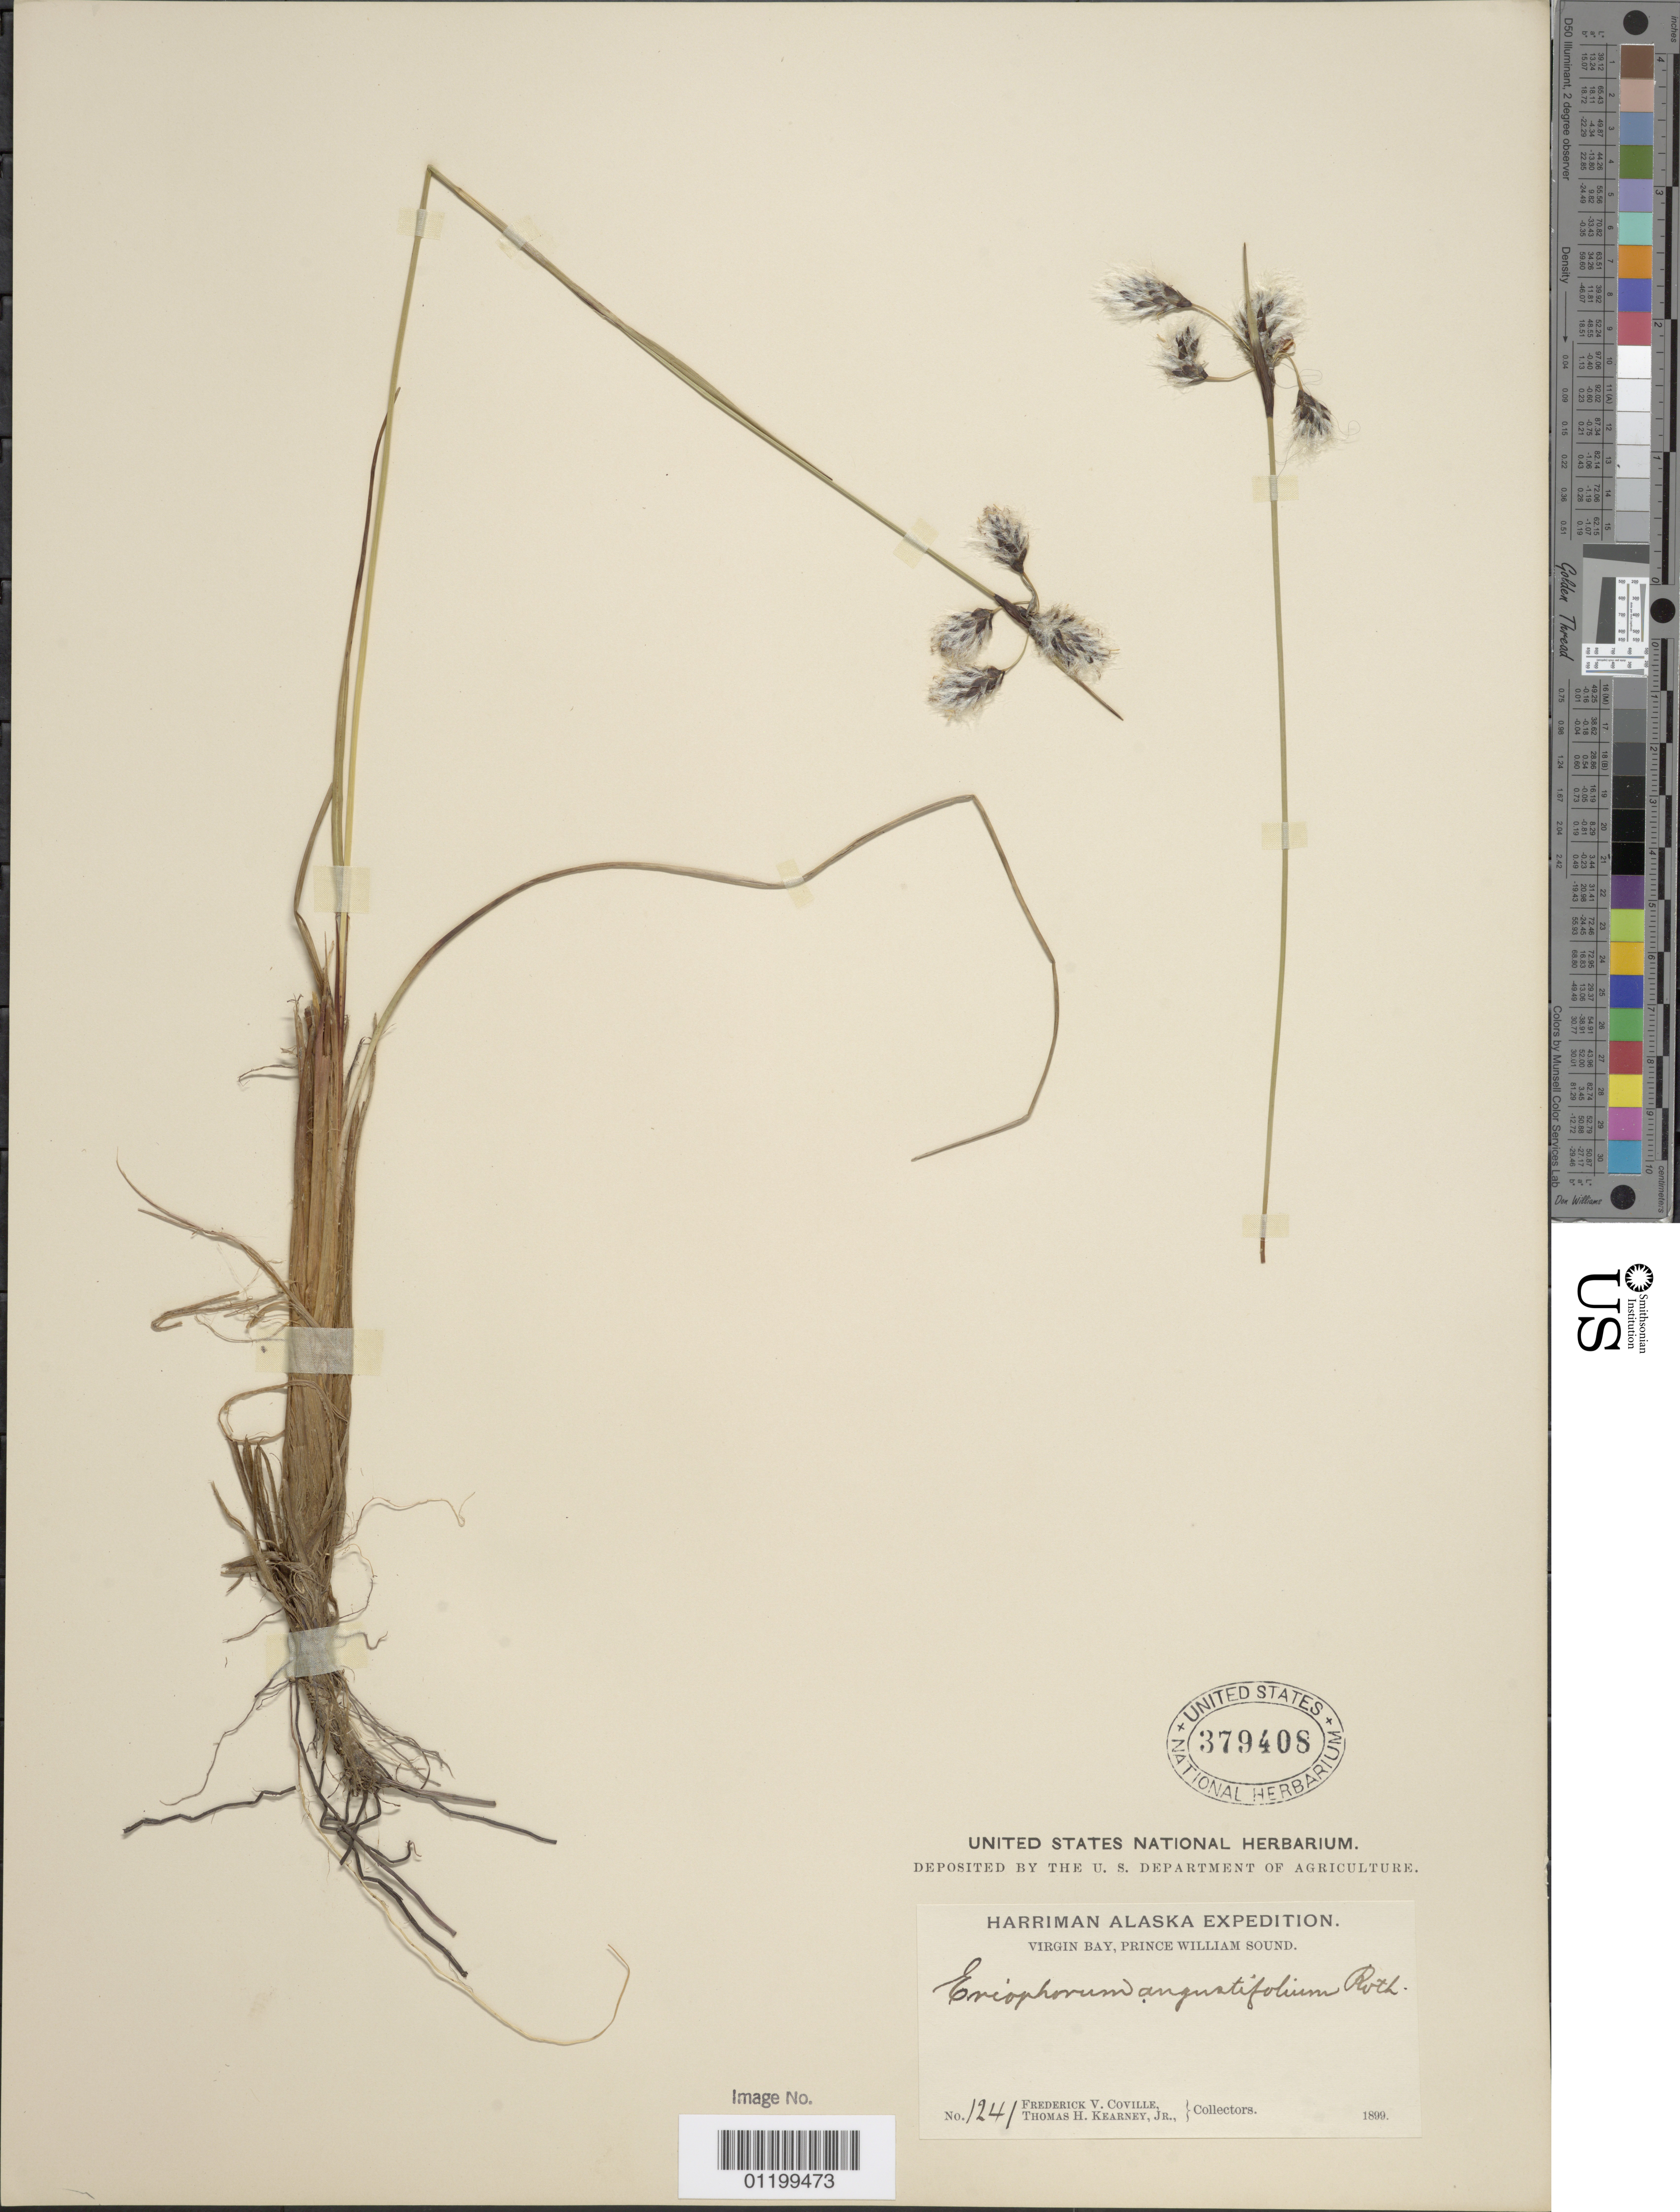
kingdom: Plantae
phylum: Tracheophyta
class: Liliopsida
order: Poales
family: Cyperaceae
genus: Eriophorum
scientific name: Eriophorum angustifolium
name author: Honck.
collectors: F. V. Coville & T. H. Kearney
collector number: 1241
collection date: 1899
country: United States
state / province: Alaska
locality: Virgin Bay, Prince William Sound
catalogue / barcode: US 379408